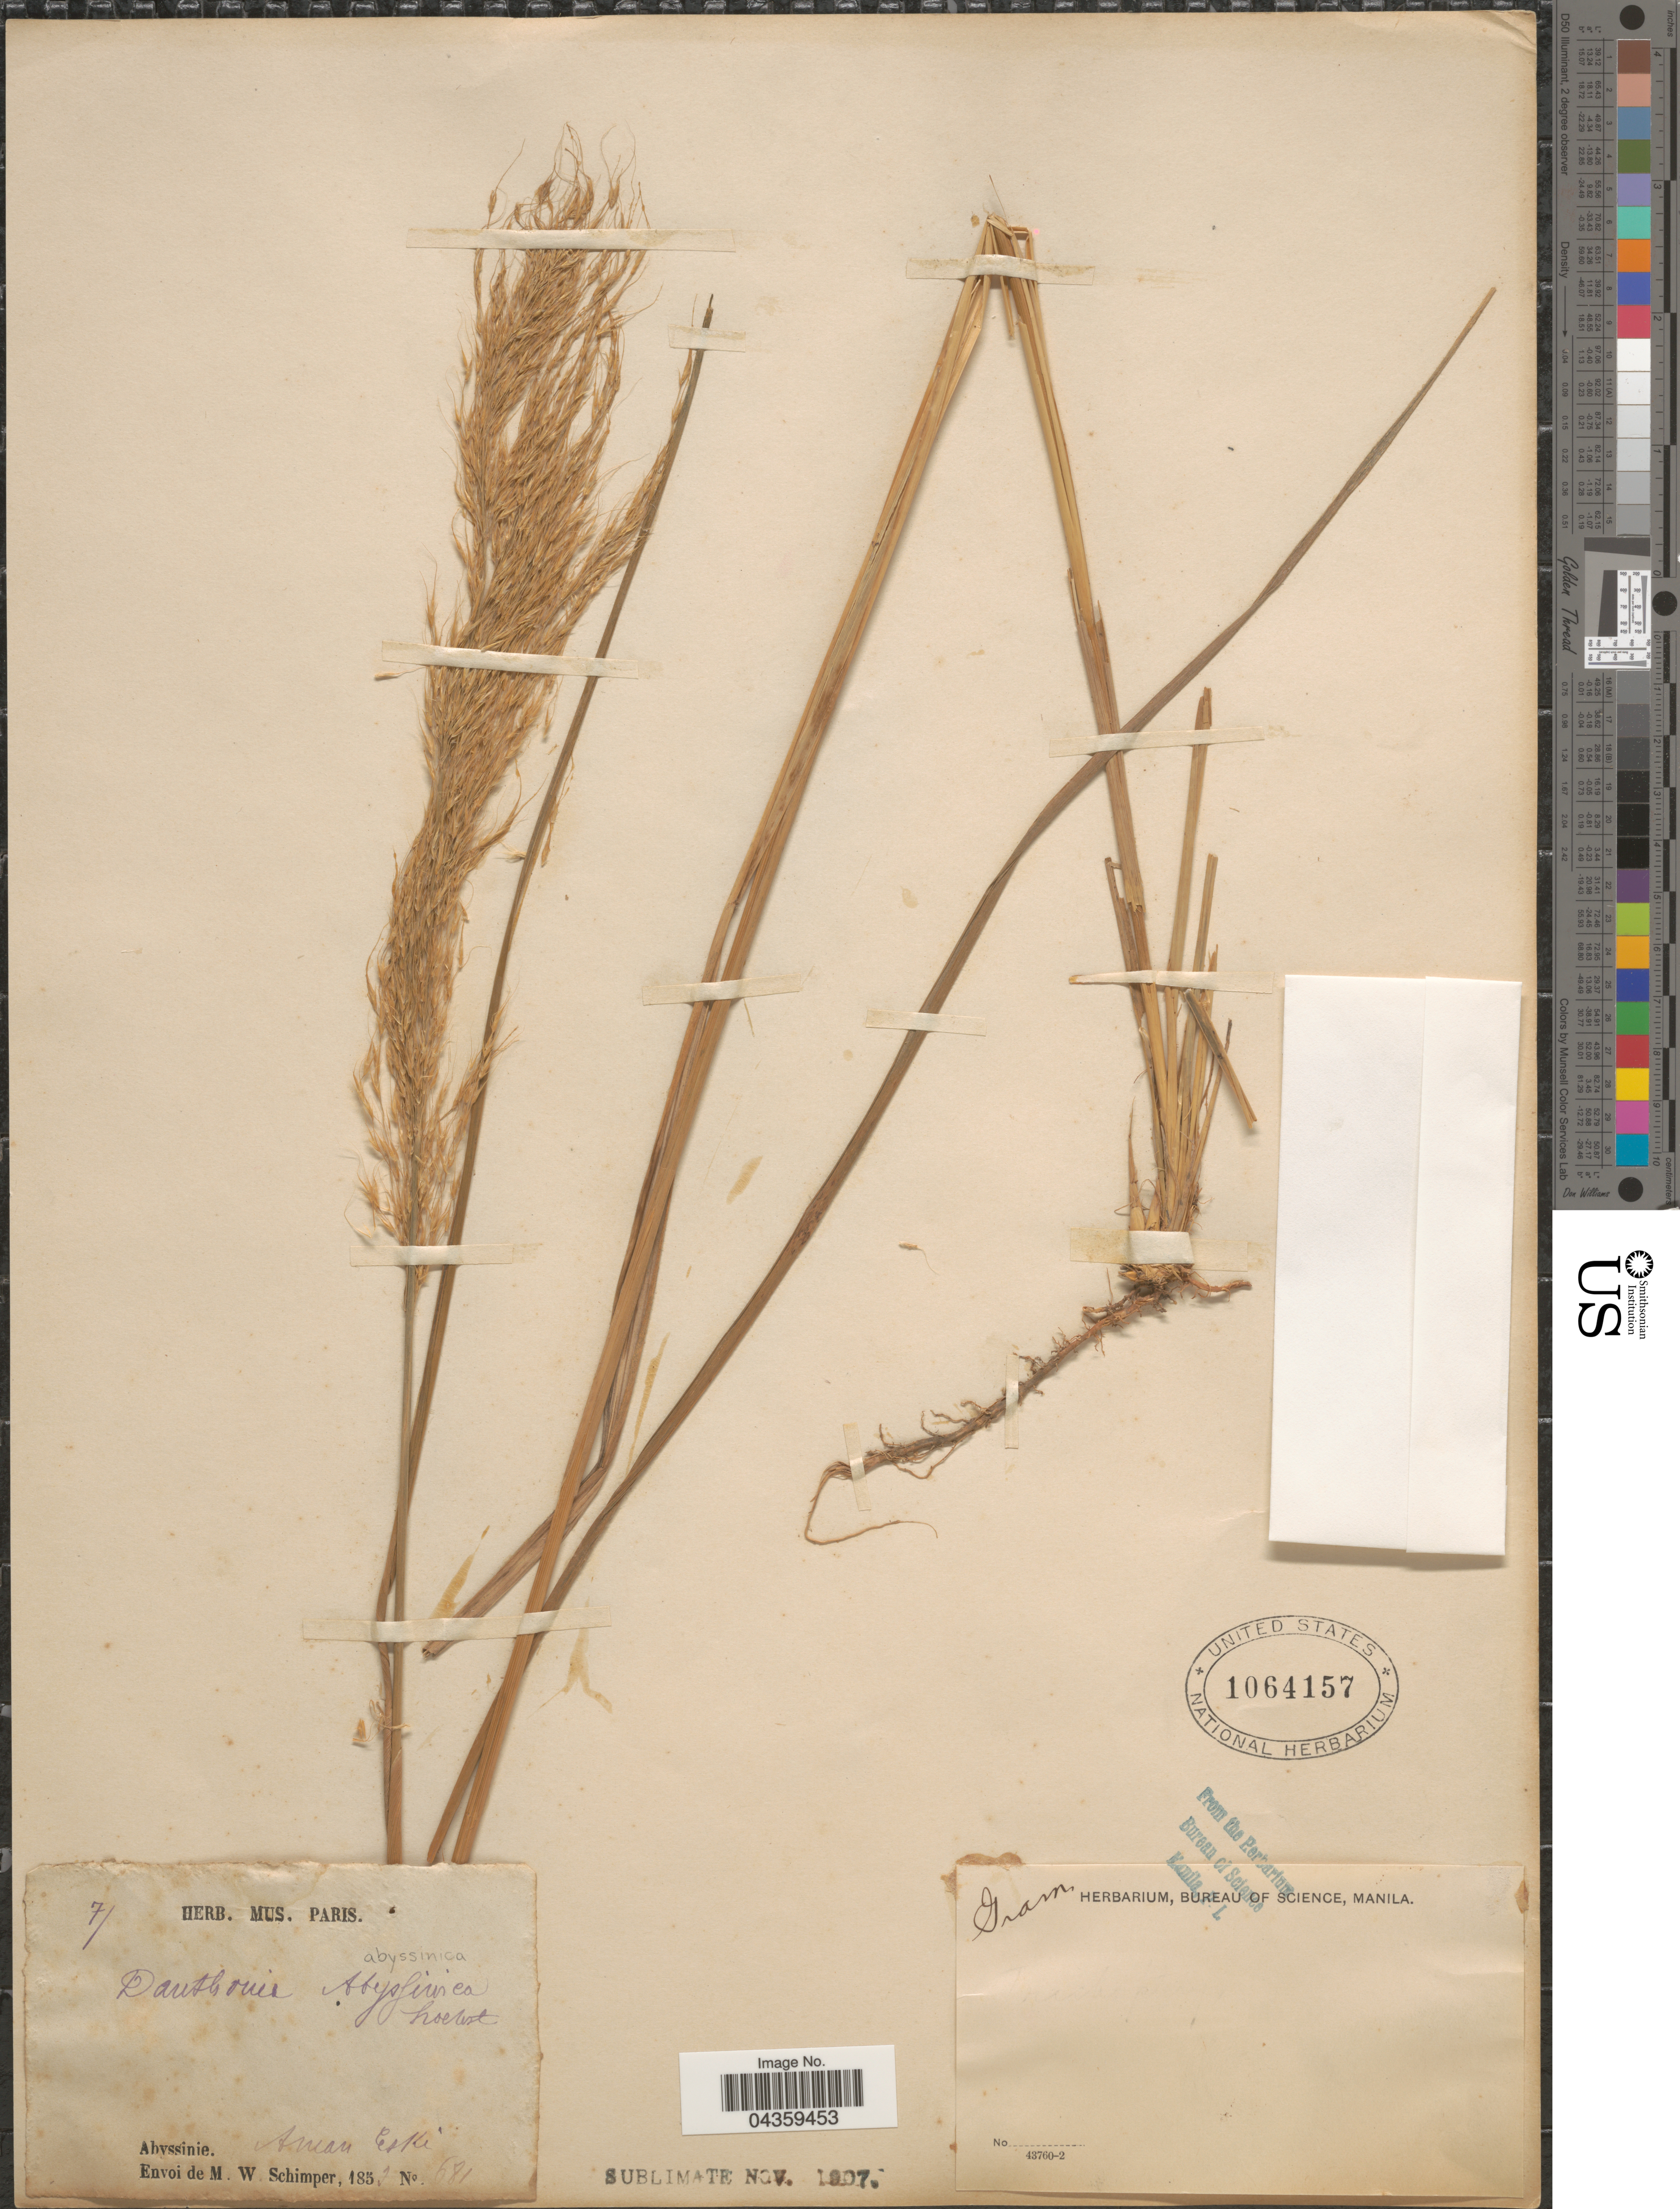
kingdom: Plantae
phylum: Tracheophyta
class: Liliopsida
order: Poales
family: Poaceae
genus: Crinipes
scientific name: Crinipes abyssinicus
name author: (Hochst. ex A. Braun) Hochst.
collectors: M. Schimper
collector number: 681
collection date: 1859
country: Ethiopia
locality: Abyssinie. Aman Eski.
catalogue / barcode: US 1064157